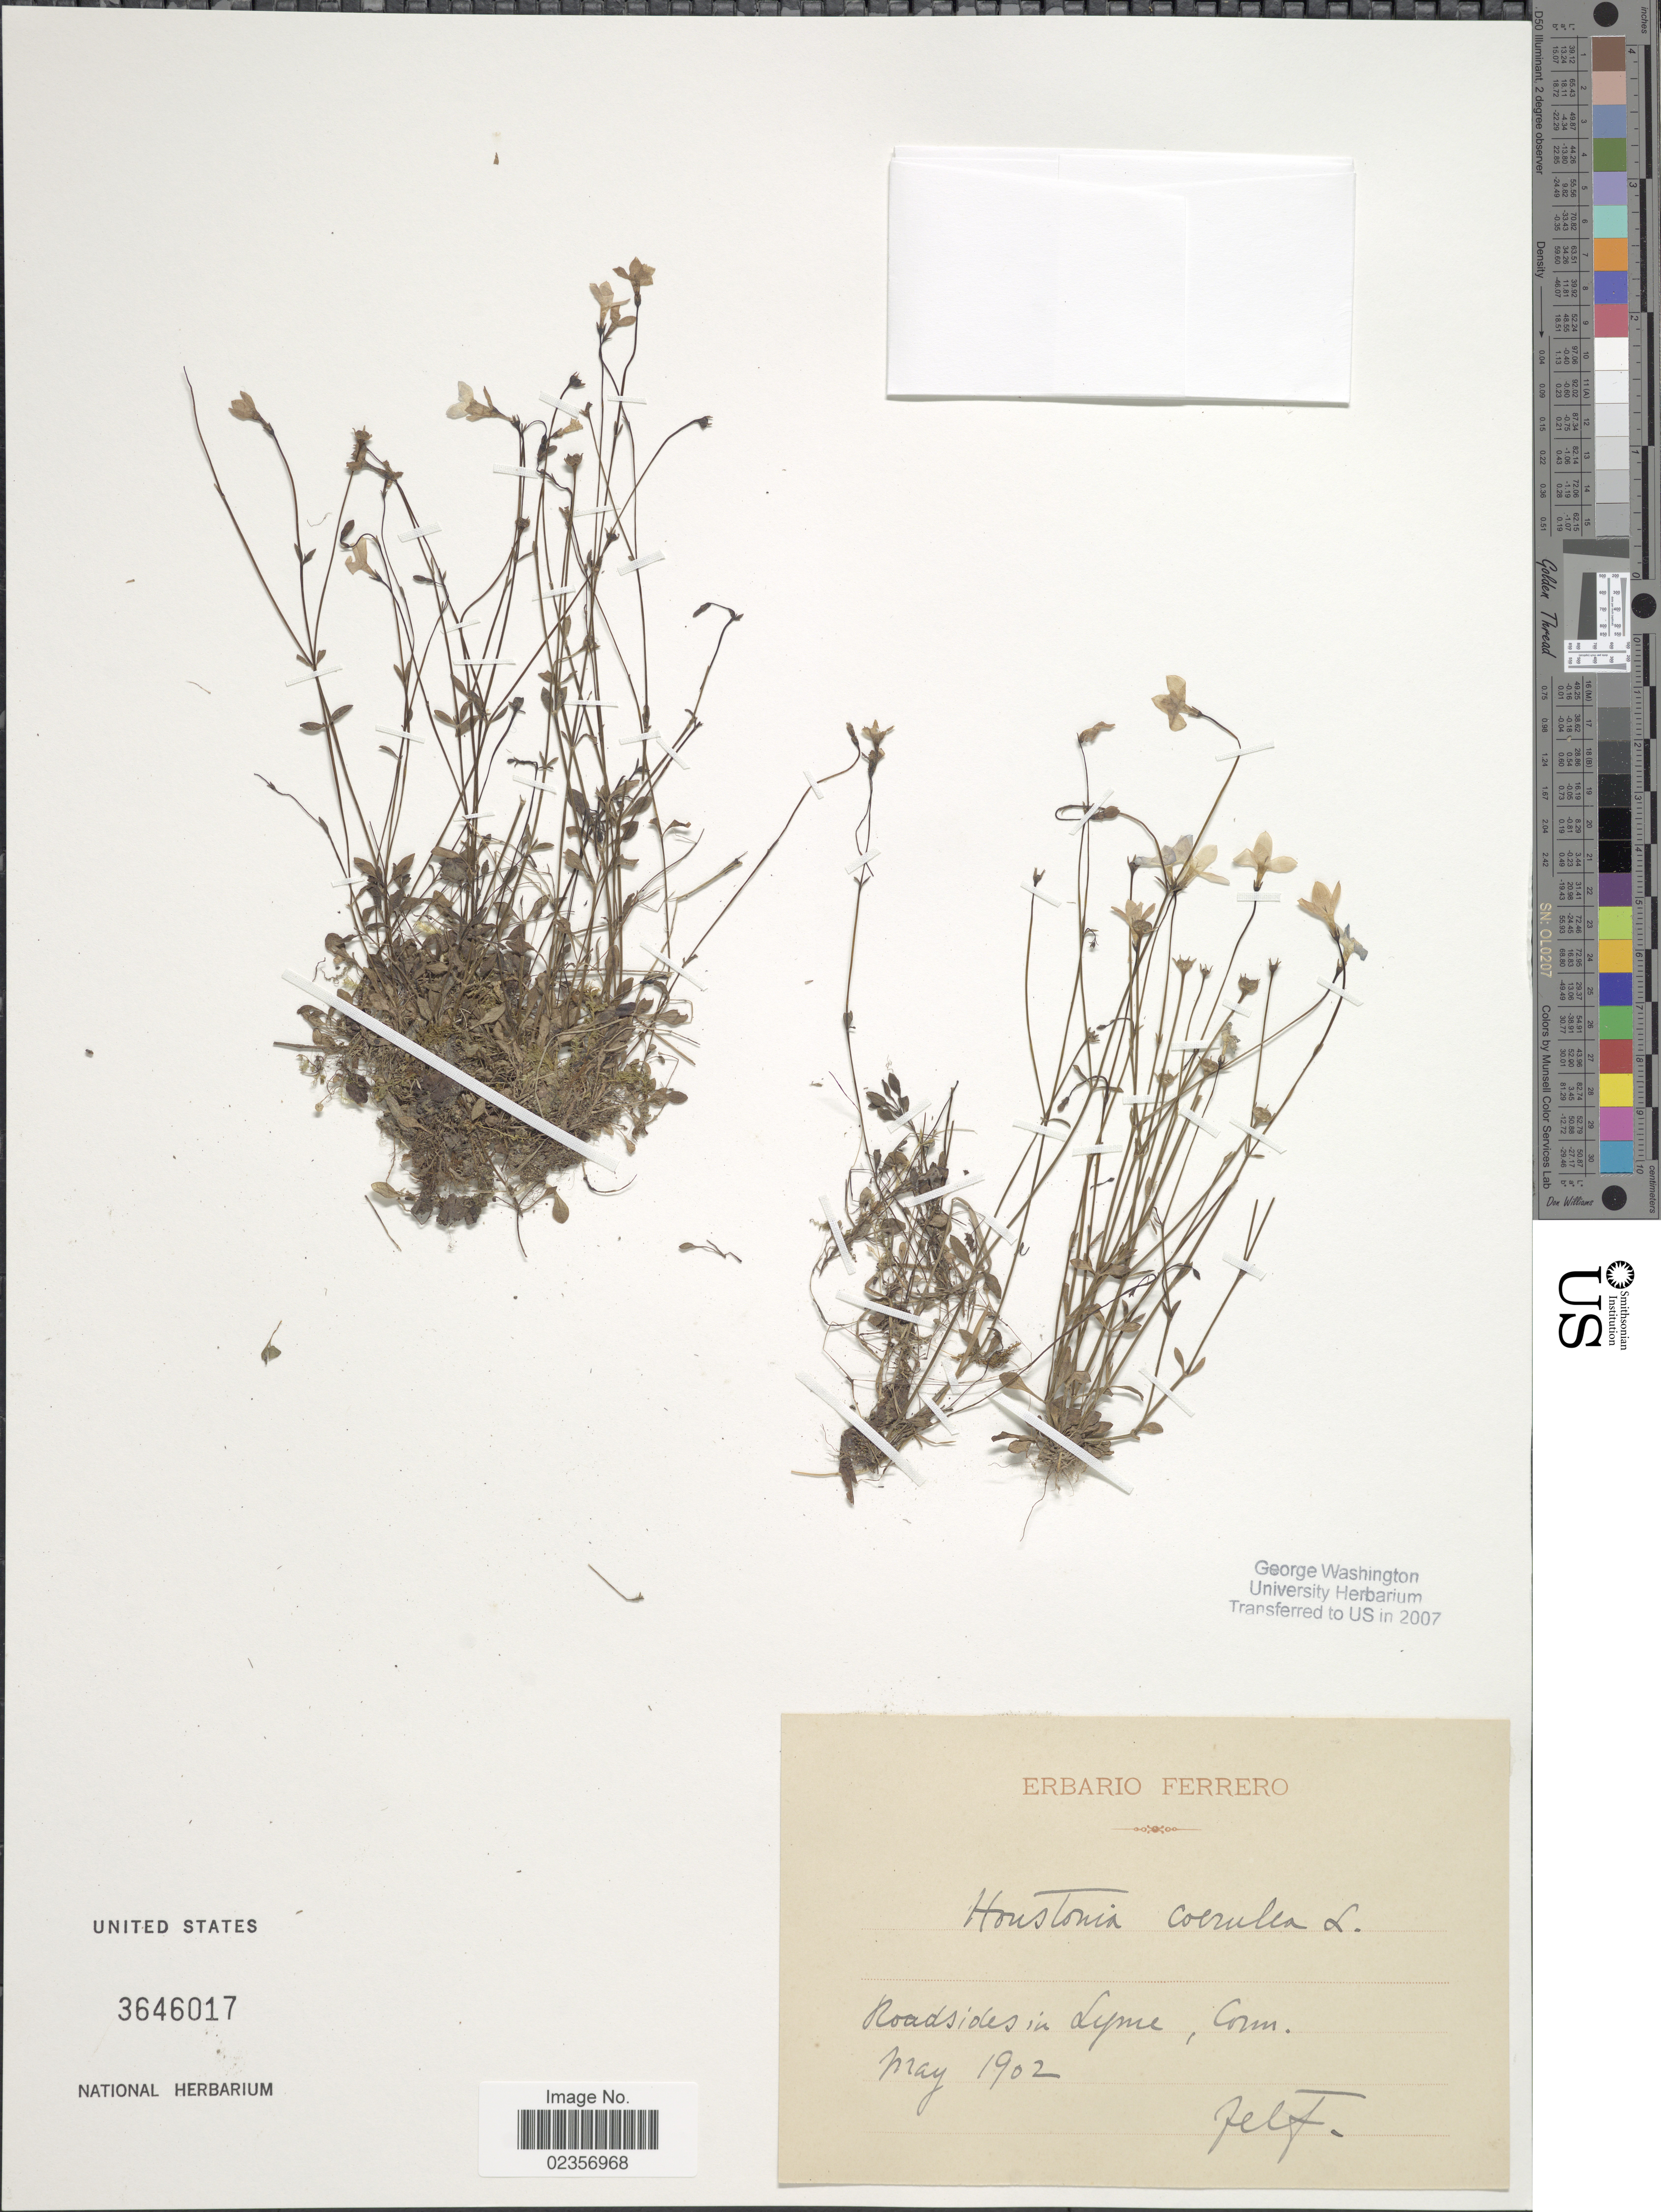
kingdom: Plantae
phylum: Tracheophyta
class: Magnoliopsida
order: Gentianales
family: Rubiaceae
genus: Houstonia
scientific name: Houstonia caerulea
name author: L.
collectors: F. Ferrero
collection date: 1902-05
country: United States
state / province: Connecticut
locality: Roadsides in Lyme, Conn. [unsure placement]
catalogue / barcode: US 3646017